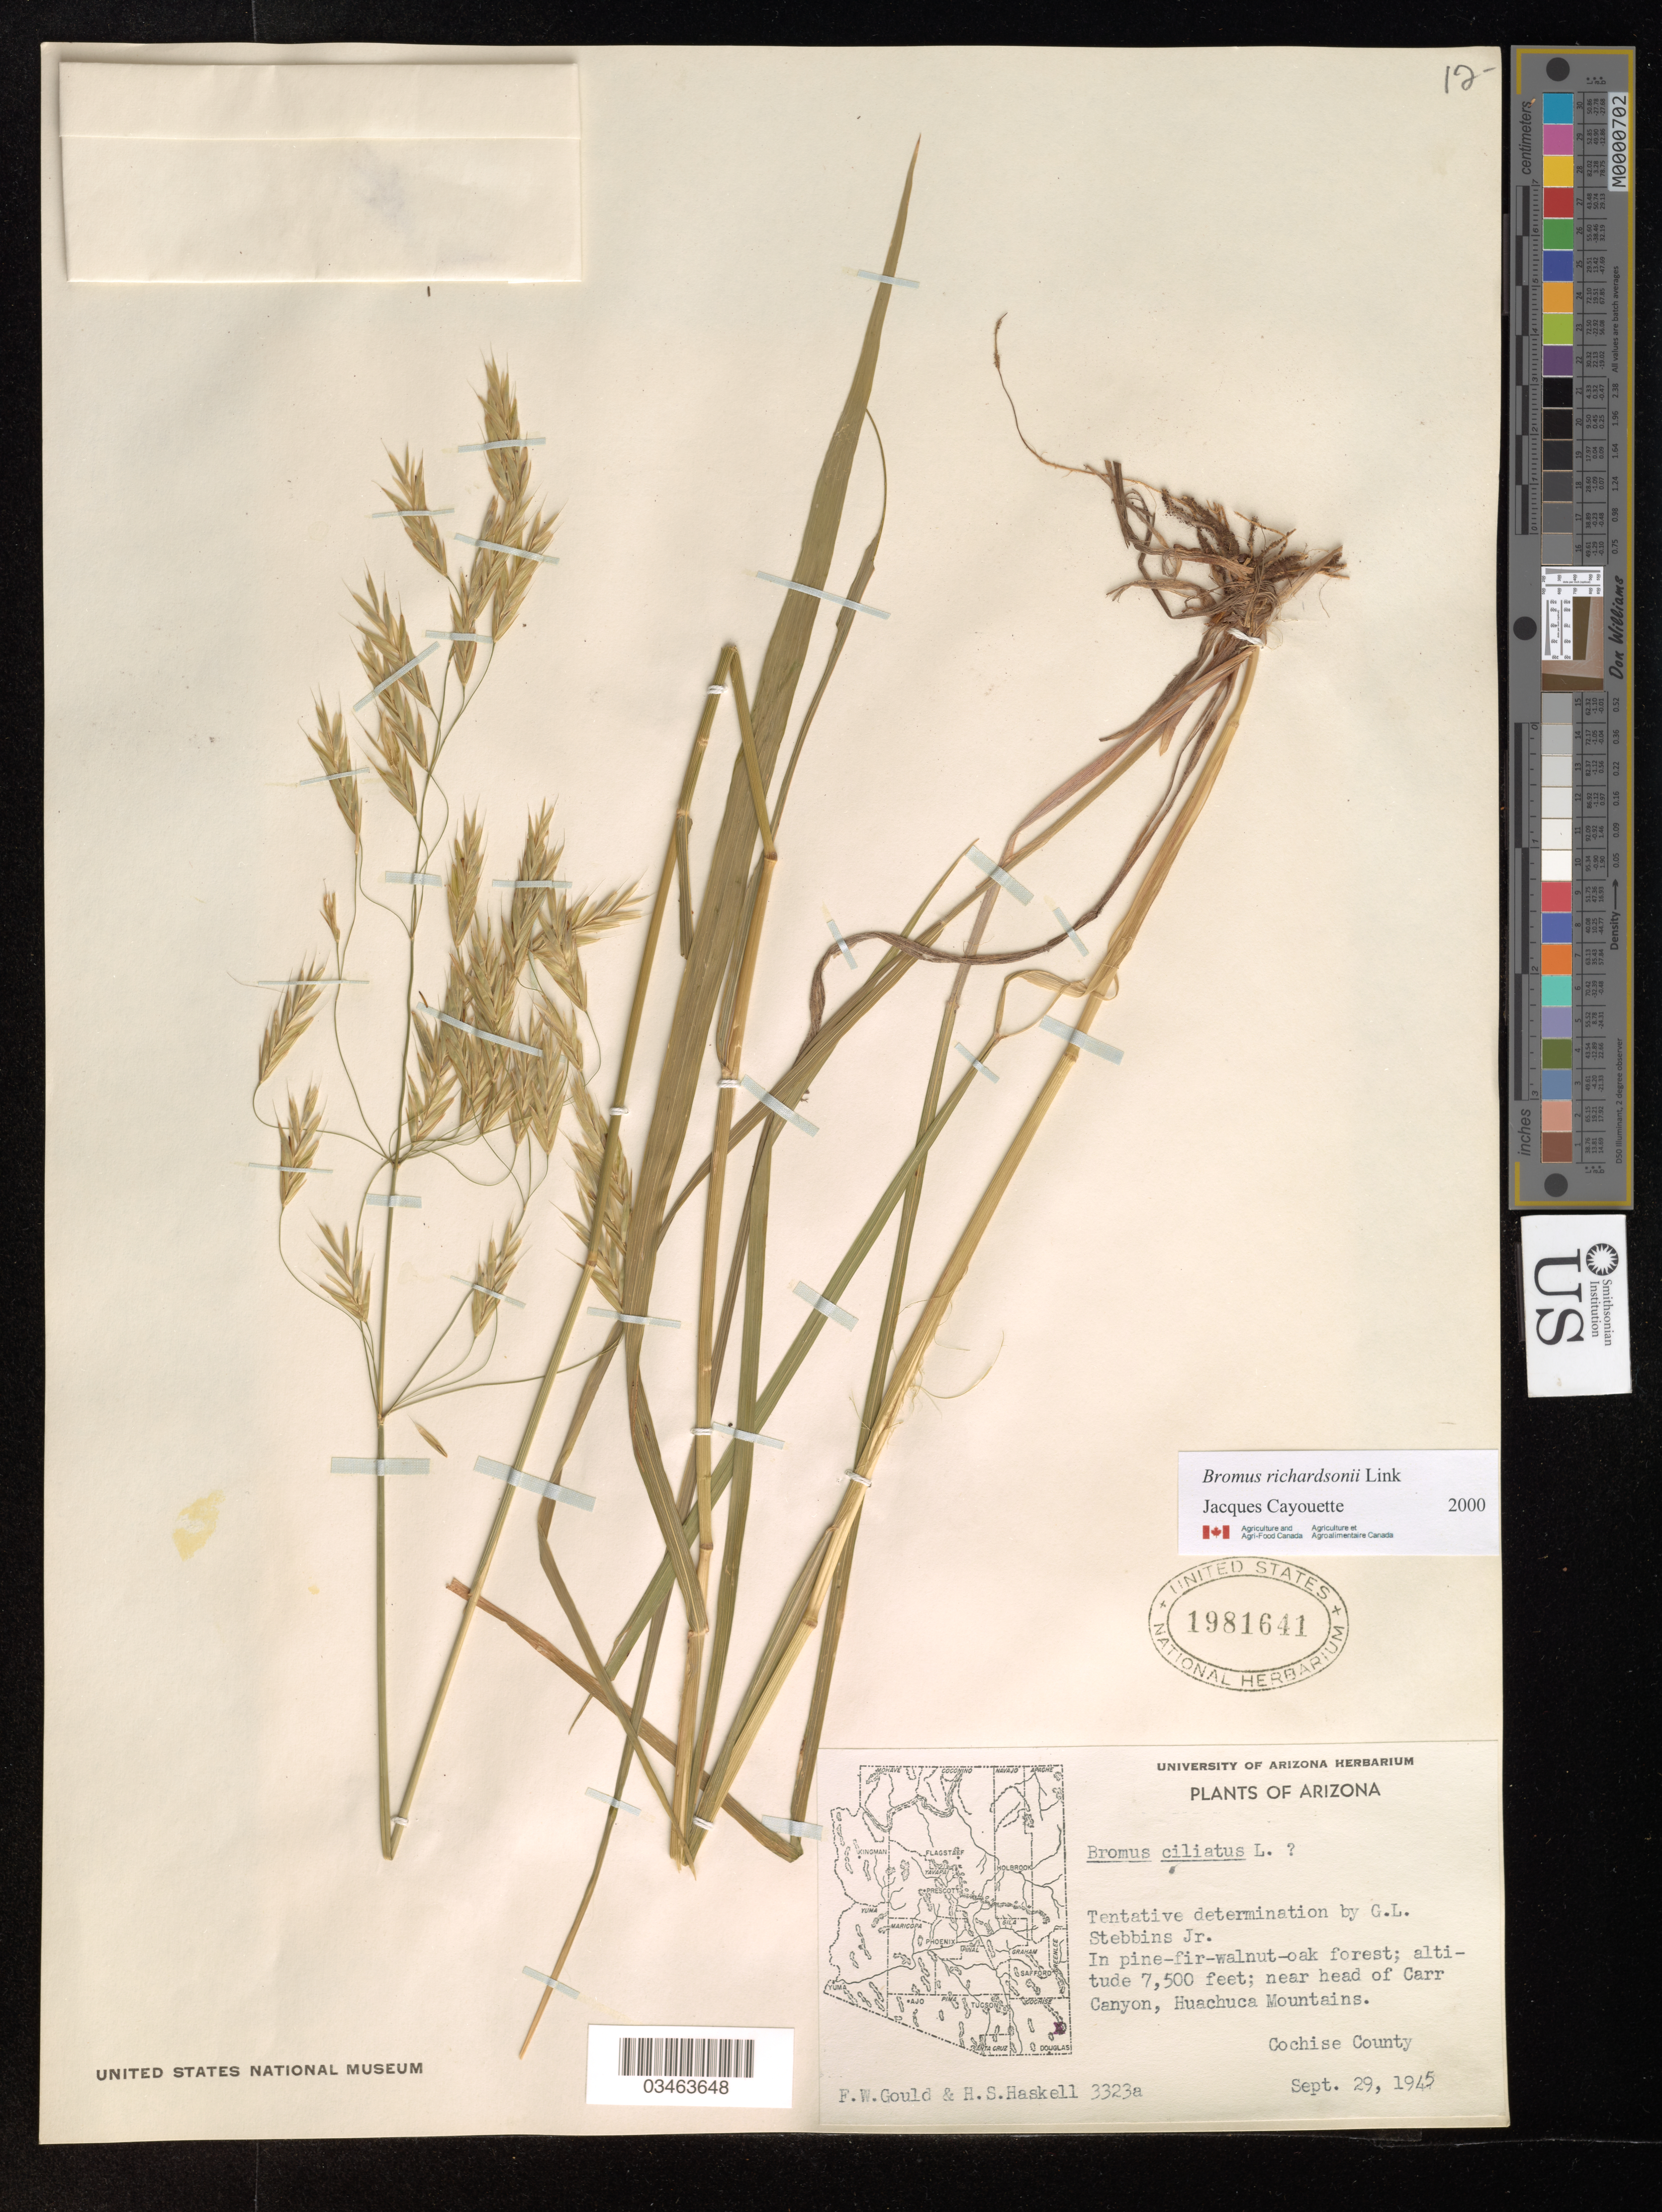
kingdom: Plantae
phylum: Tracheophyta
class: Liliopsida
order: Poales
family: Poaceae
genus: Bromus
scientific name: Bromus richardsonii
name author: Link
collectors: F. W. Gould & H. Haskell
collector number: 3323a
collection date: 1945-09-29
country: United States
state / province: Arizona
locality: Near head of Carr Canyon, Huachuca Mountains. Cochise County.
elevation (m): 2286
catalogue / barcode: US 1981641